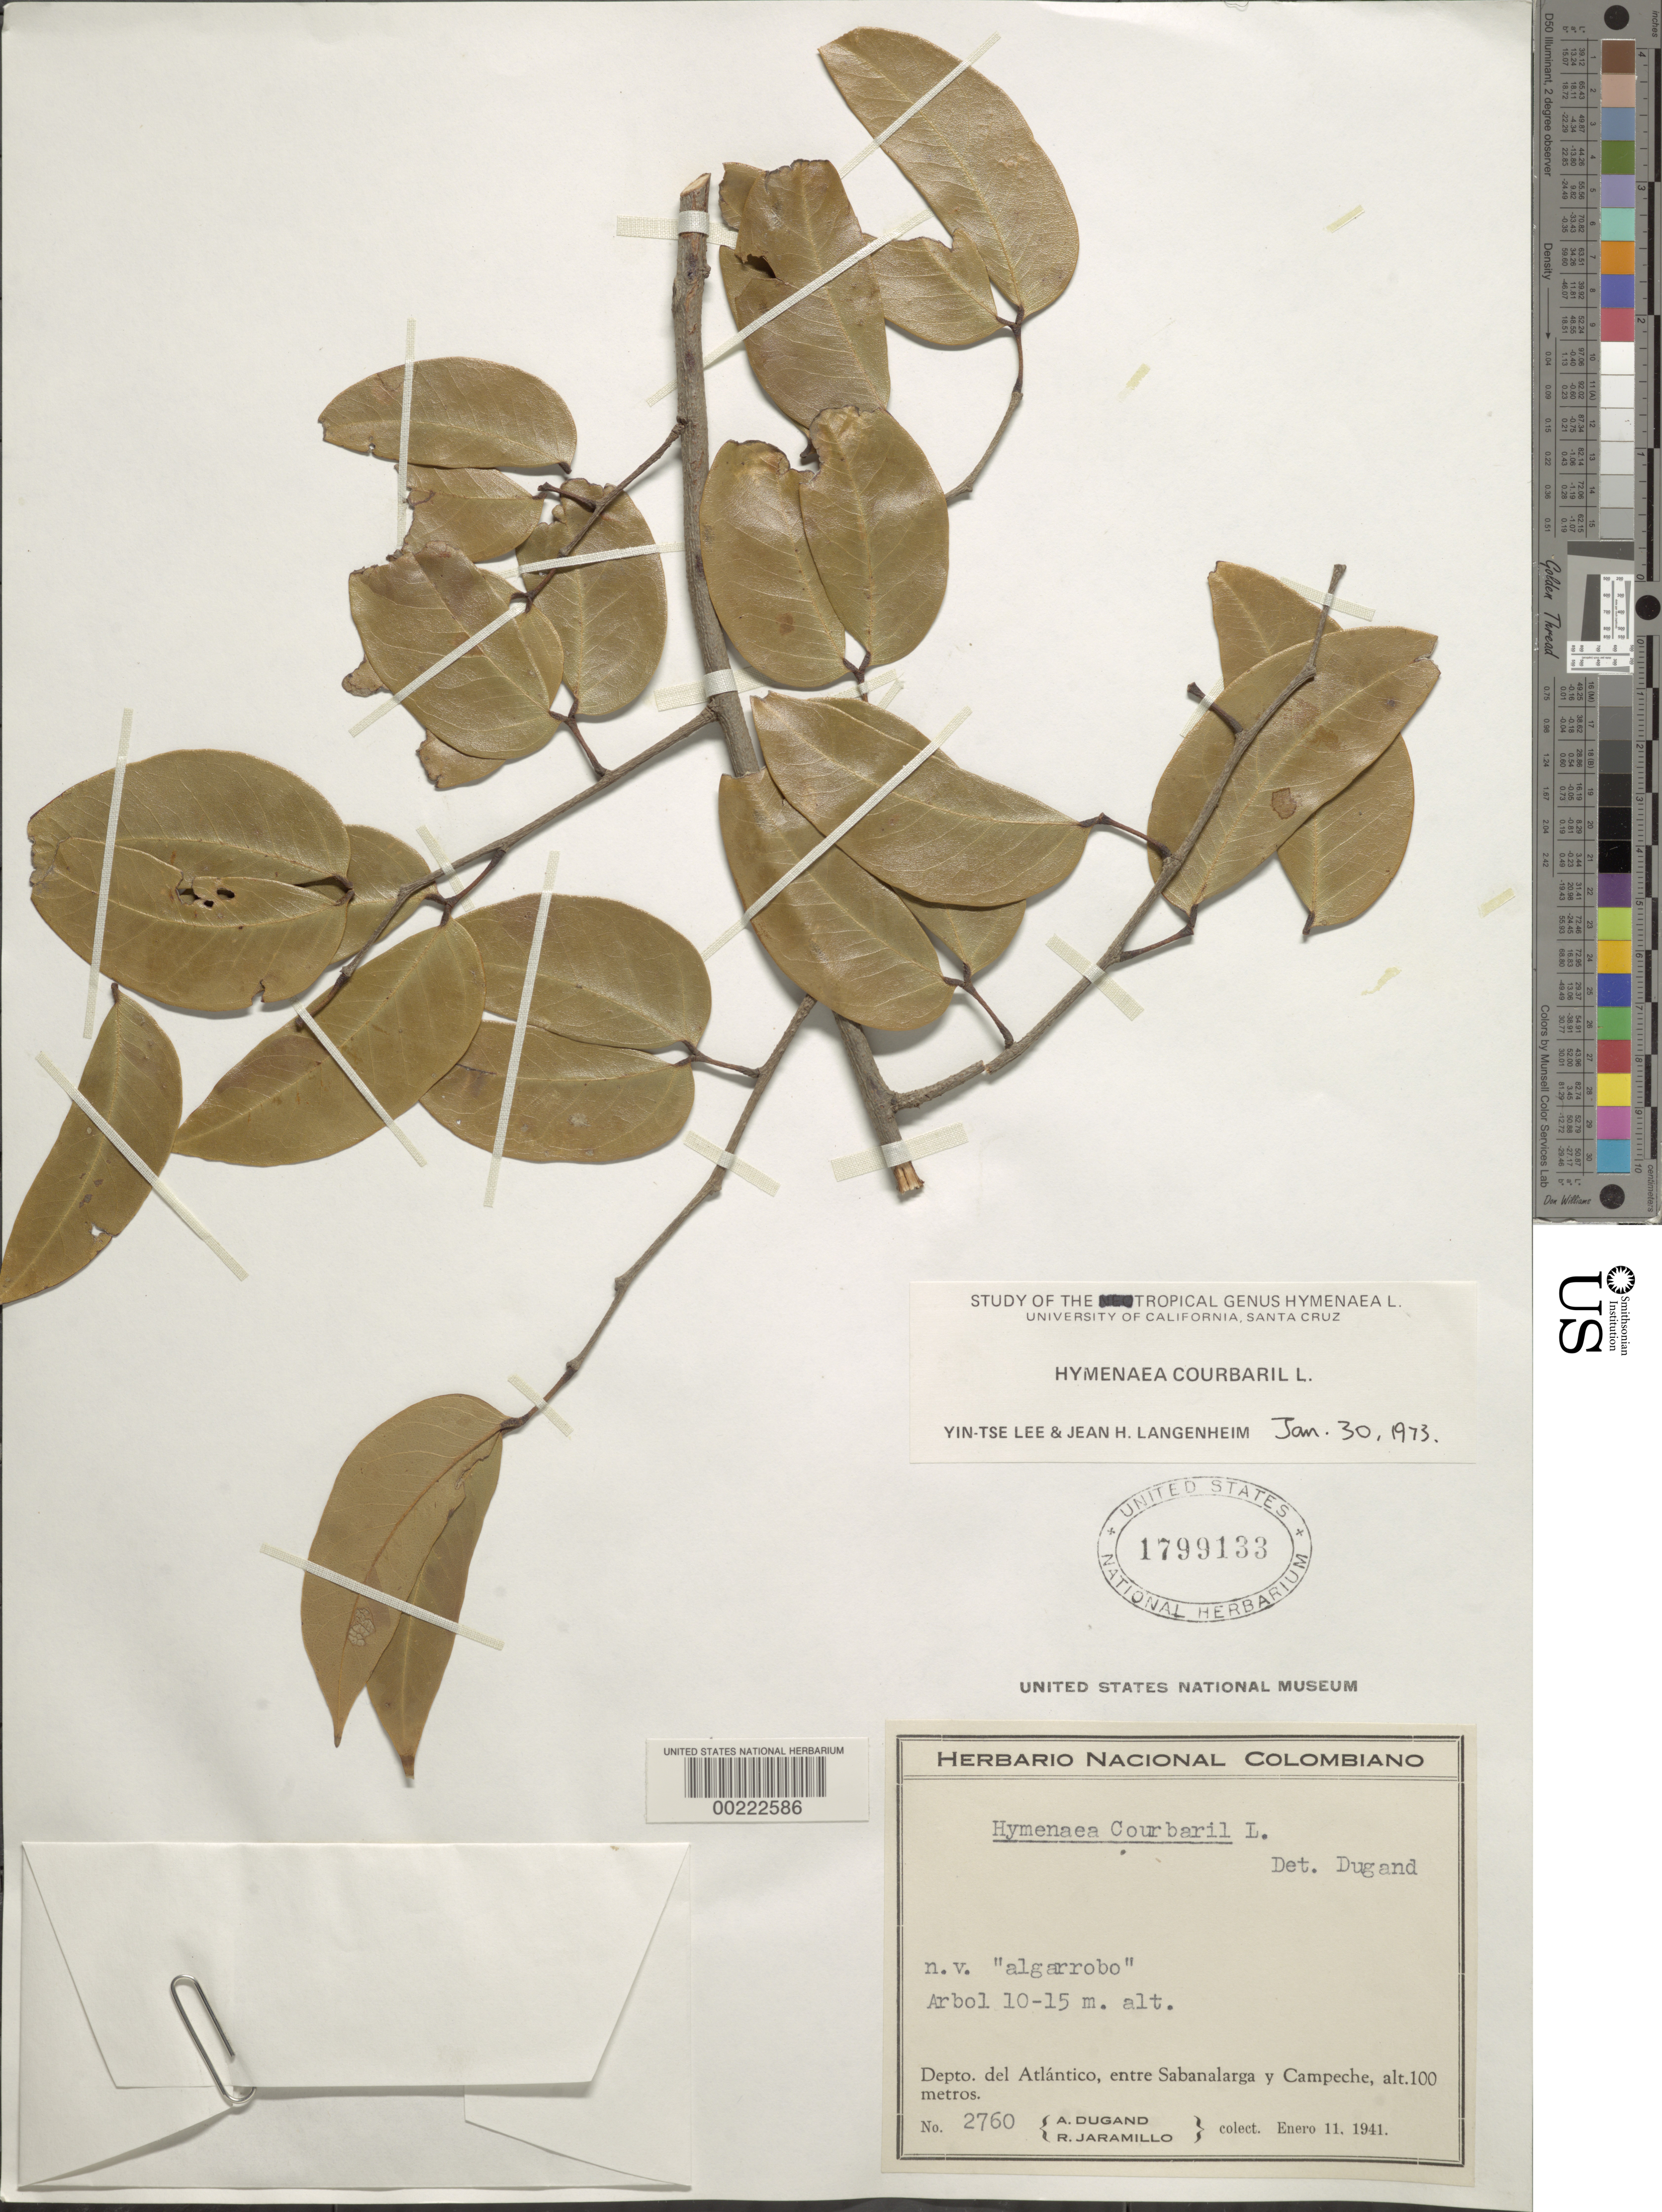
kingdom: Plantae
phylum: Tracheophyta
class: Magnoliopsida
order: Fabales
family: Fabaceae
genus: Hymenaea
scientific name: Hymenaea courbaril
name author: L.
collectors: A. Dugand G. & R. Jaramillo M.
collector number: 2760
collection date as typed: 11 Jan 1941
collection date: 1941-01-11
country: Colombia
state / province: Atlántico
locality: Between Sabanalarga and Campeche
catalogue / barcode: US 1799133